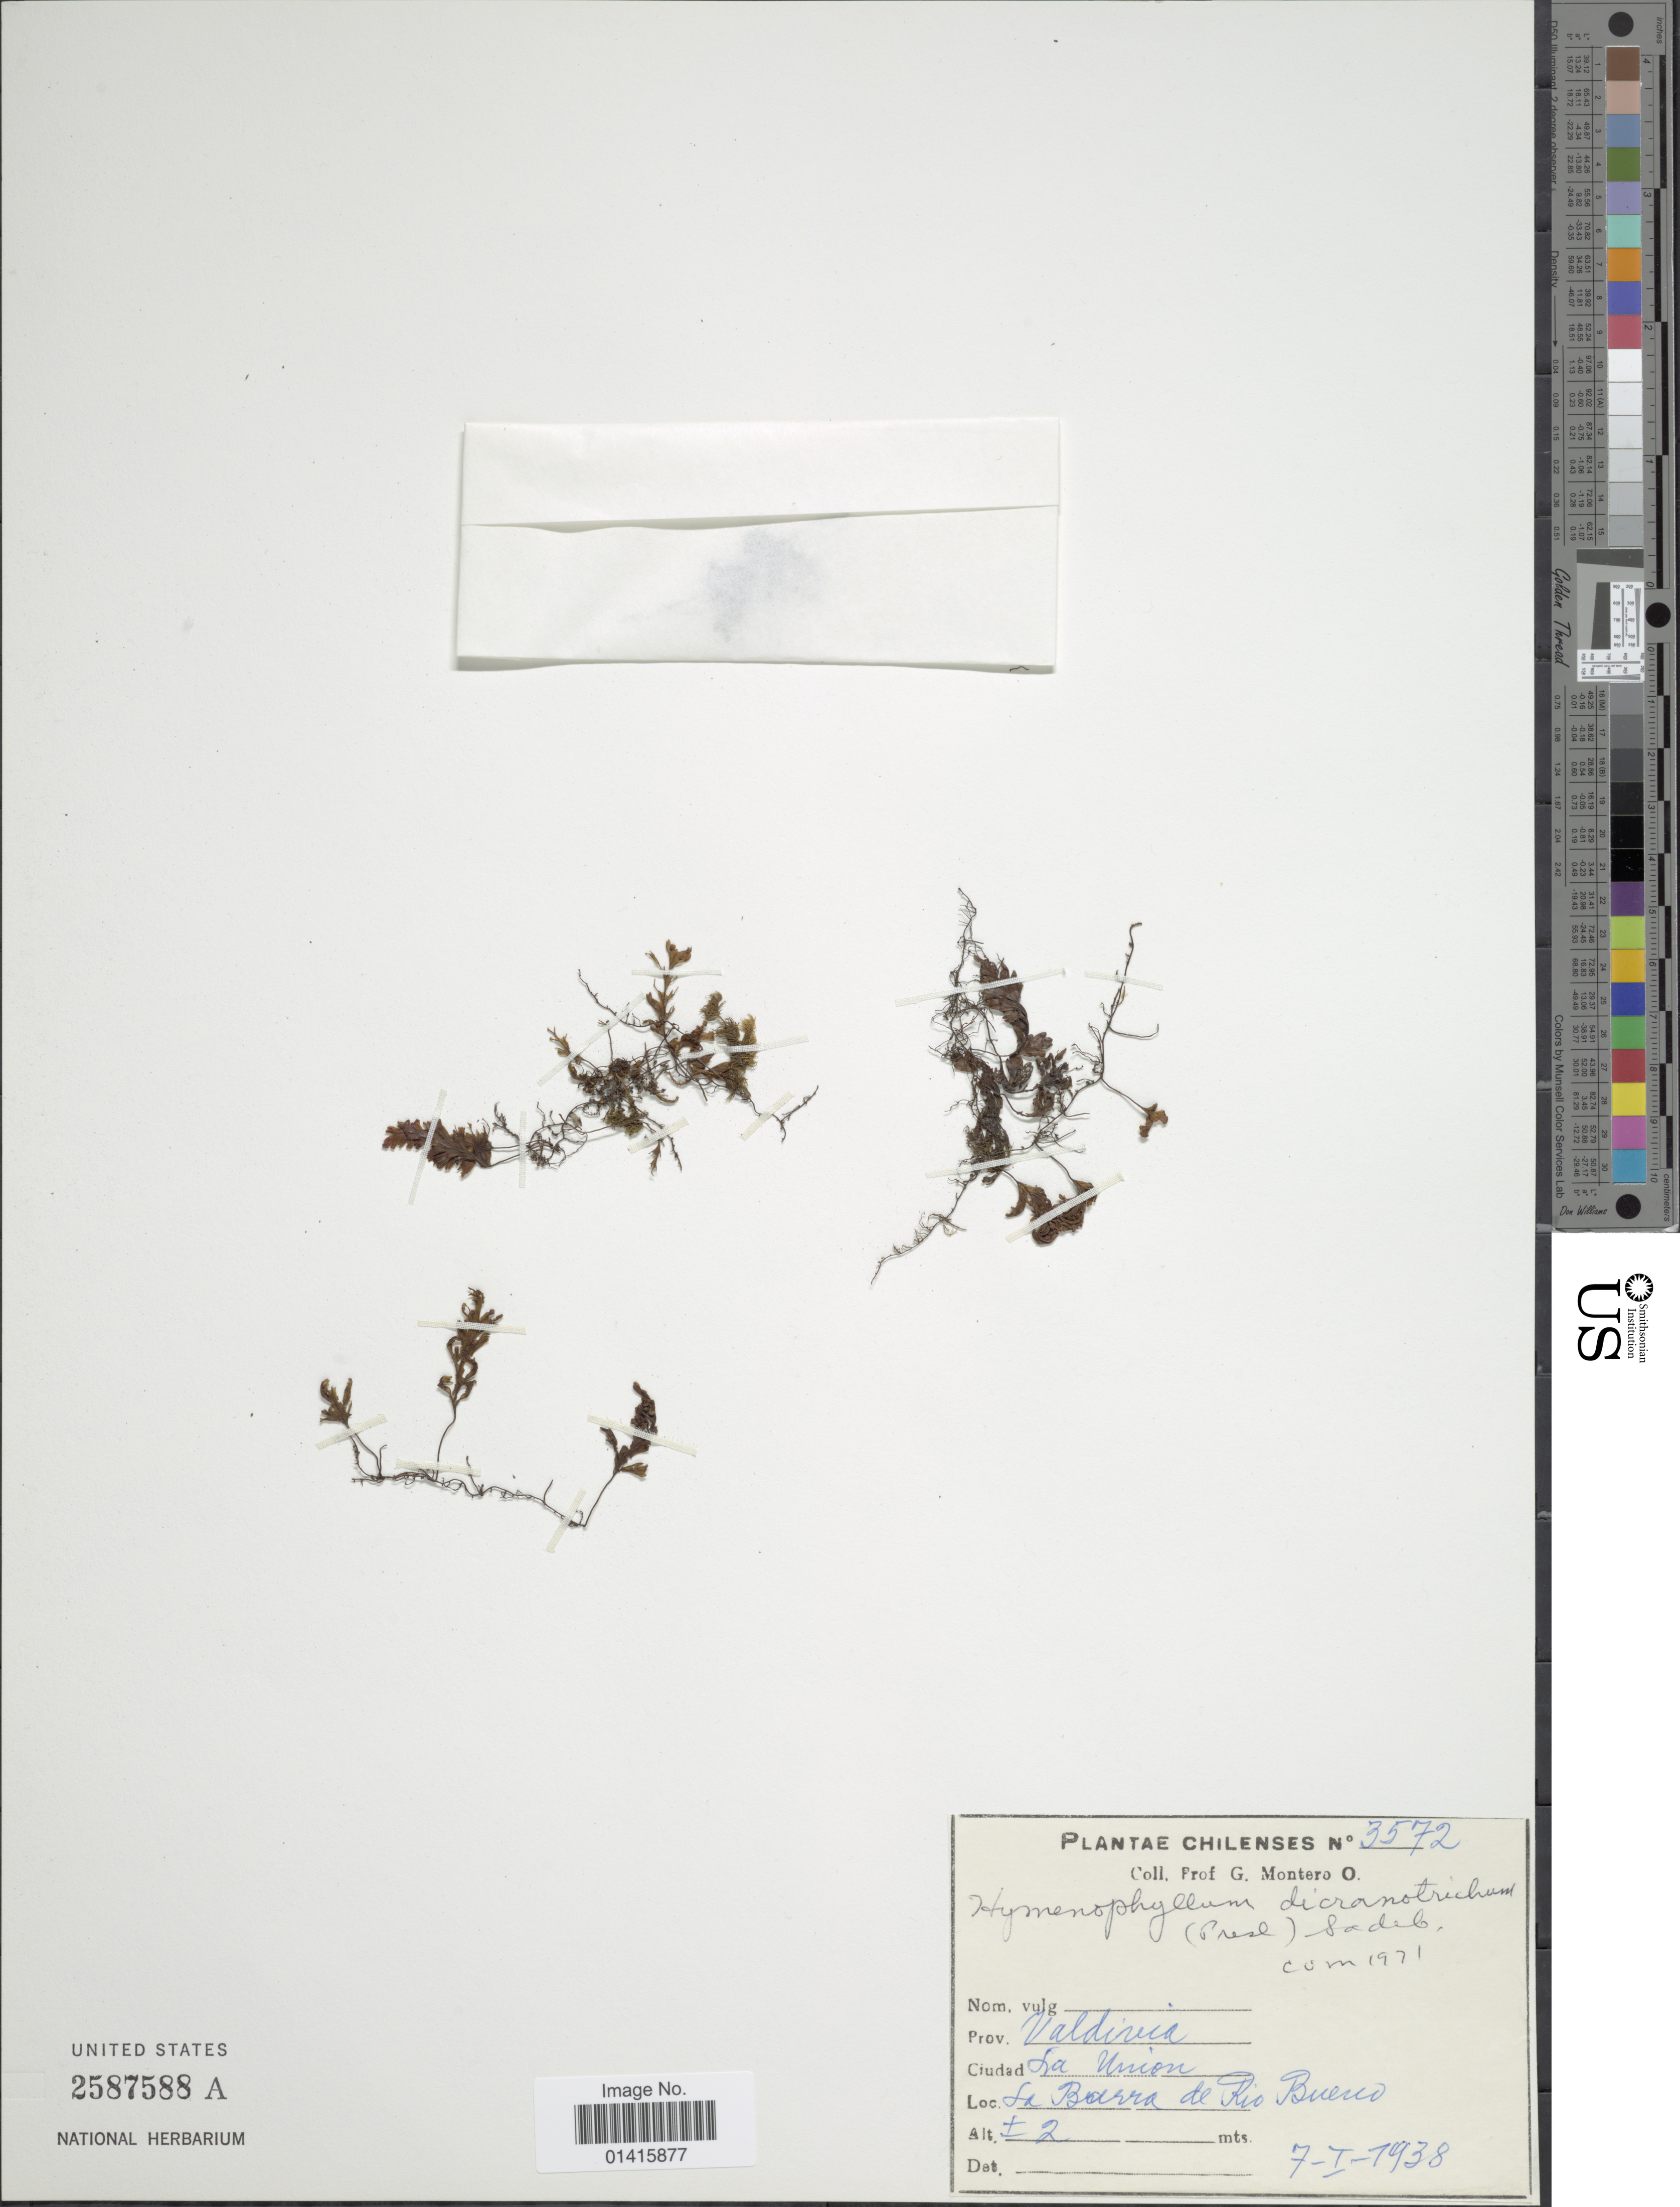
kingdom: Plantae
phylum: Tracheophyta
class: Polypodiopsida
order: Hymenophyllales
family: Hymenophyllaceae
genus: Hymenophyllum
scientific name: Hymenophyllum dicranotrichum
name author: (C. Presl) Sadeb.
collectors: G. Montero O.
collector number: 3572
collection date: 1938-01-07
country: Chile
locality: Prov. Valdivia, La Union, La Barra de Rio Bueno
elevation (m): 2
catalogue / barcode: US 258755A